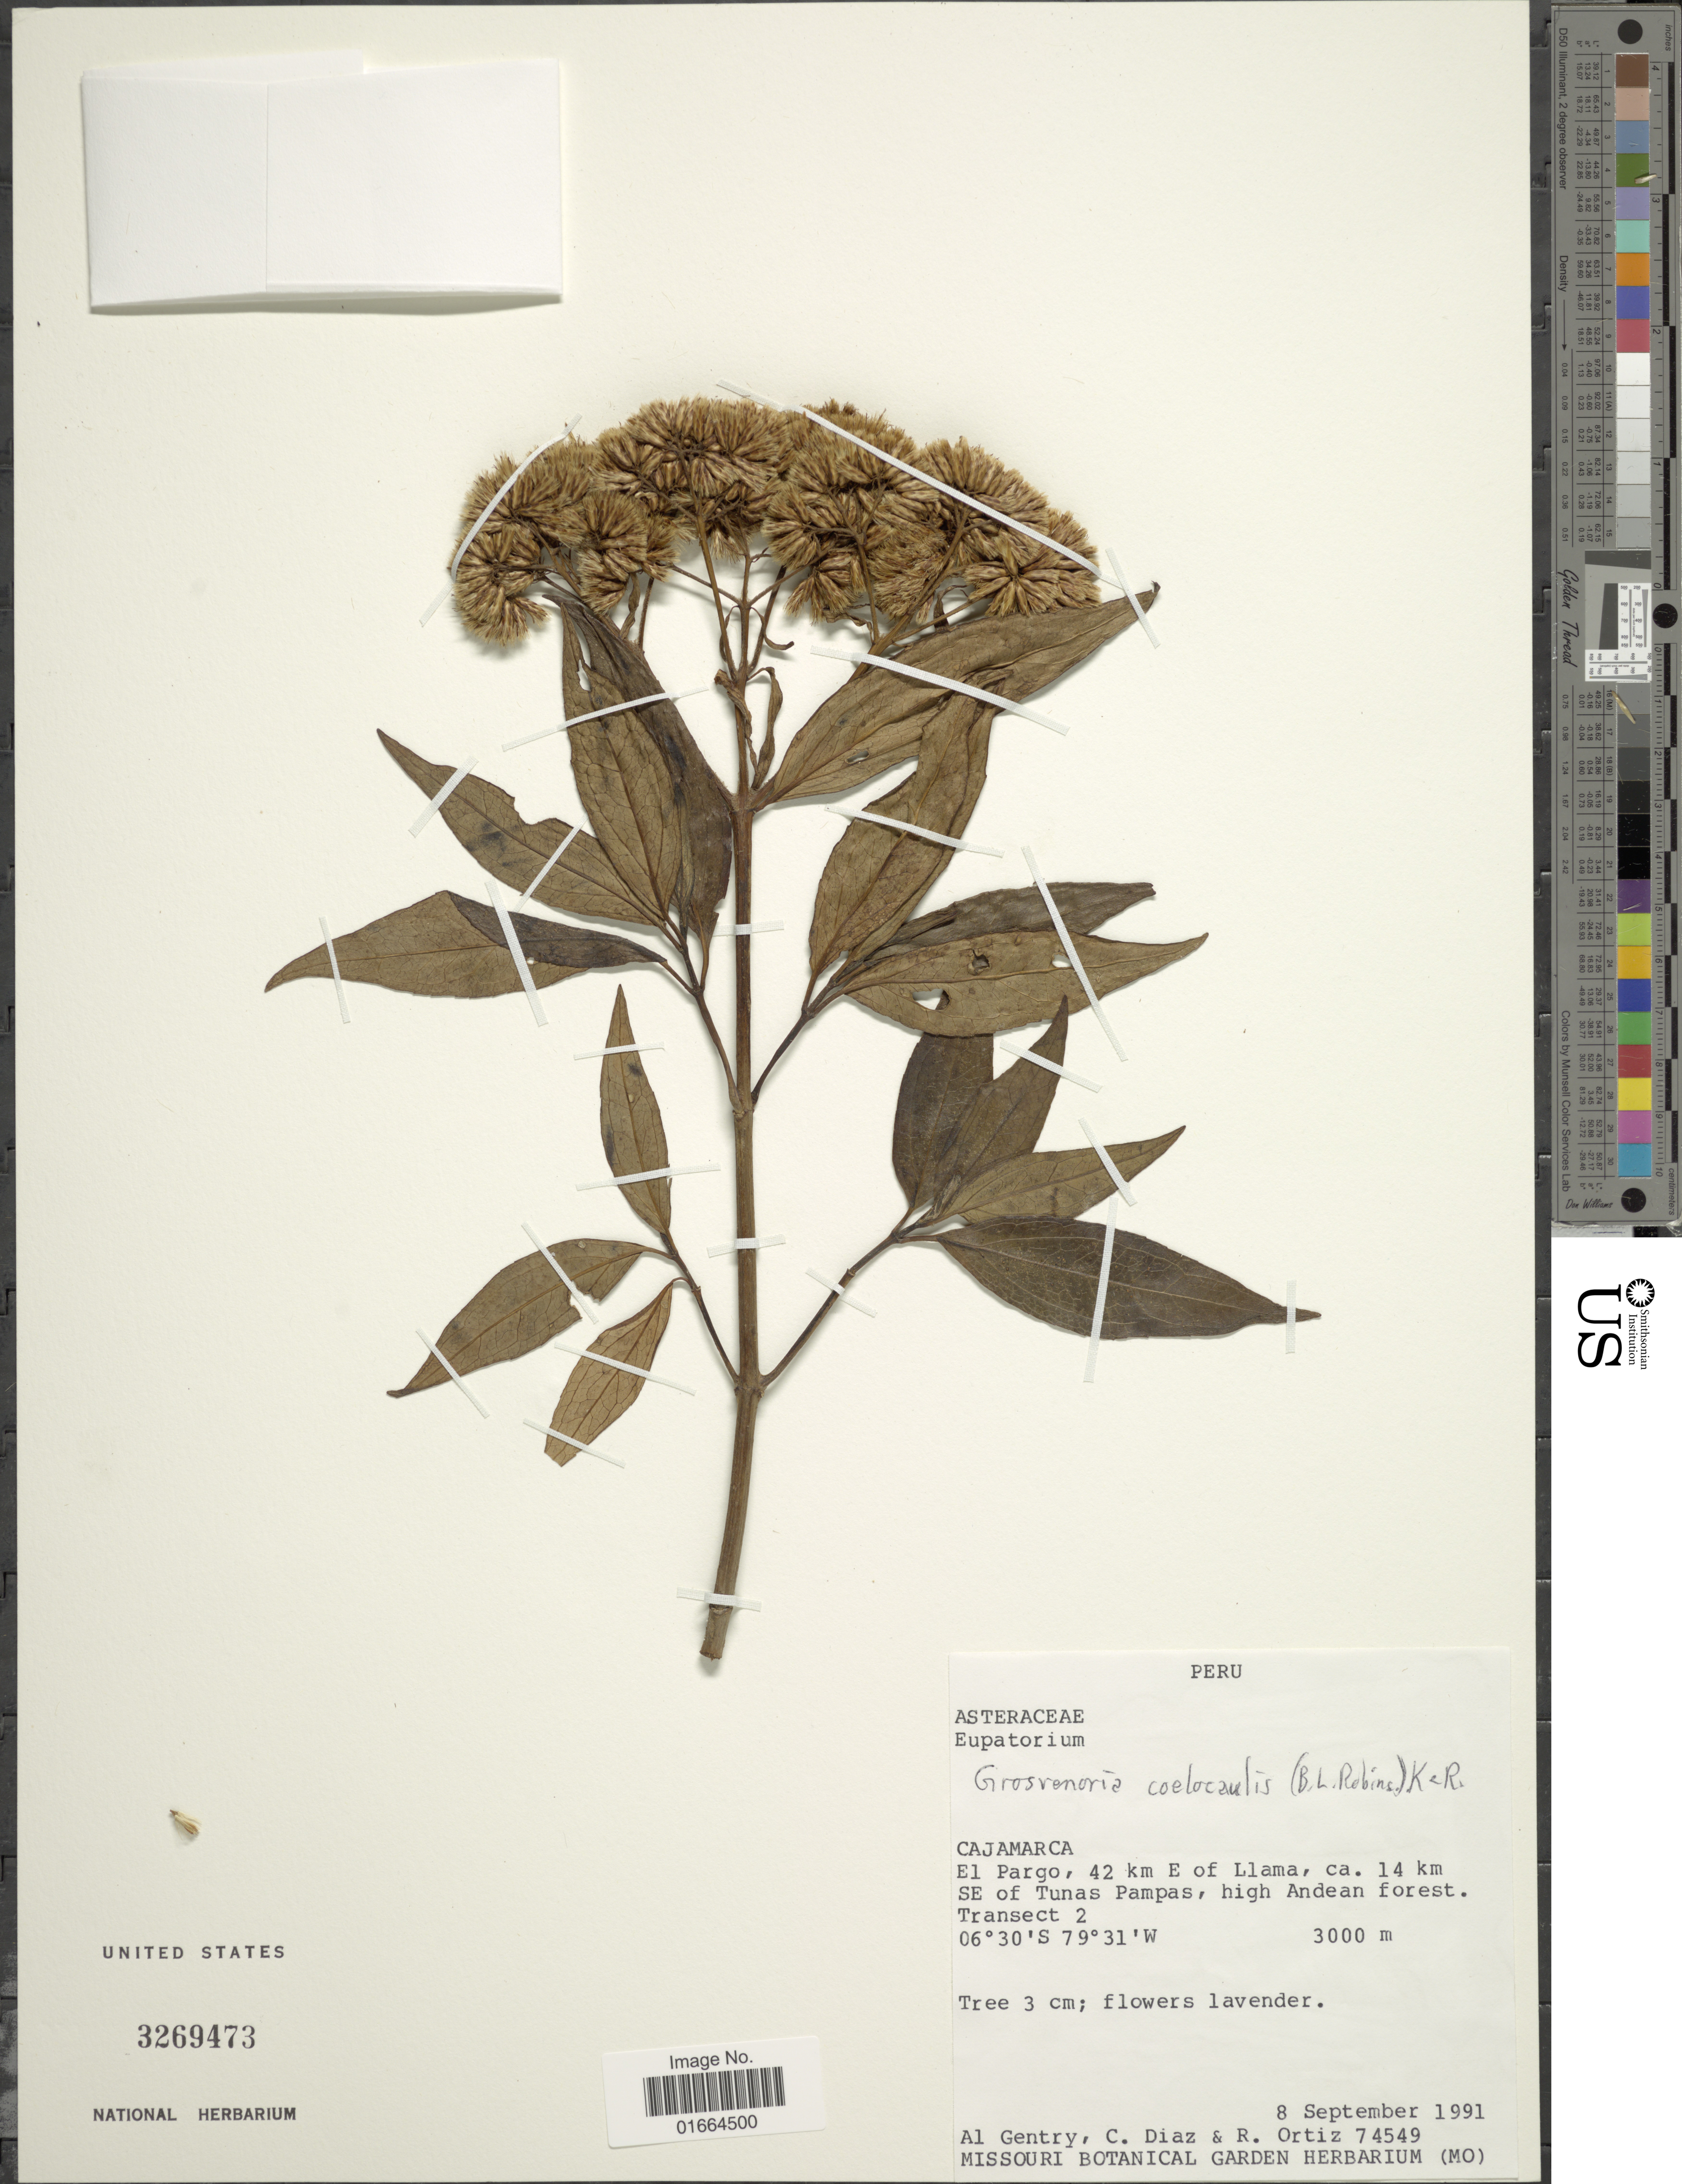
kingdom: Plantae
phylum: Tracheophyta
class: Magnoliopsida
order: Asterales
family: Asteraceae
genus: Grosvenoria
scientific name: Grosvenoria coelocaulis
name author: (B.L. Rob.) R.M. King & H. Rob.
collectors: A. H. Gentry, C. Díaz & R. Ortíz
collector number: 74549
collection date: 1991-09-08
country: Peru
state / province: Cajamarca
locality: Cajamarca, El Pargo, 42 km E of Llama, 14 km SE of Tunas Pampas, high Andean forest, Transect 2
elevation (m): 3000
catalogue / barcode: US 3269473